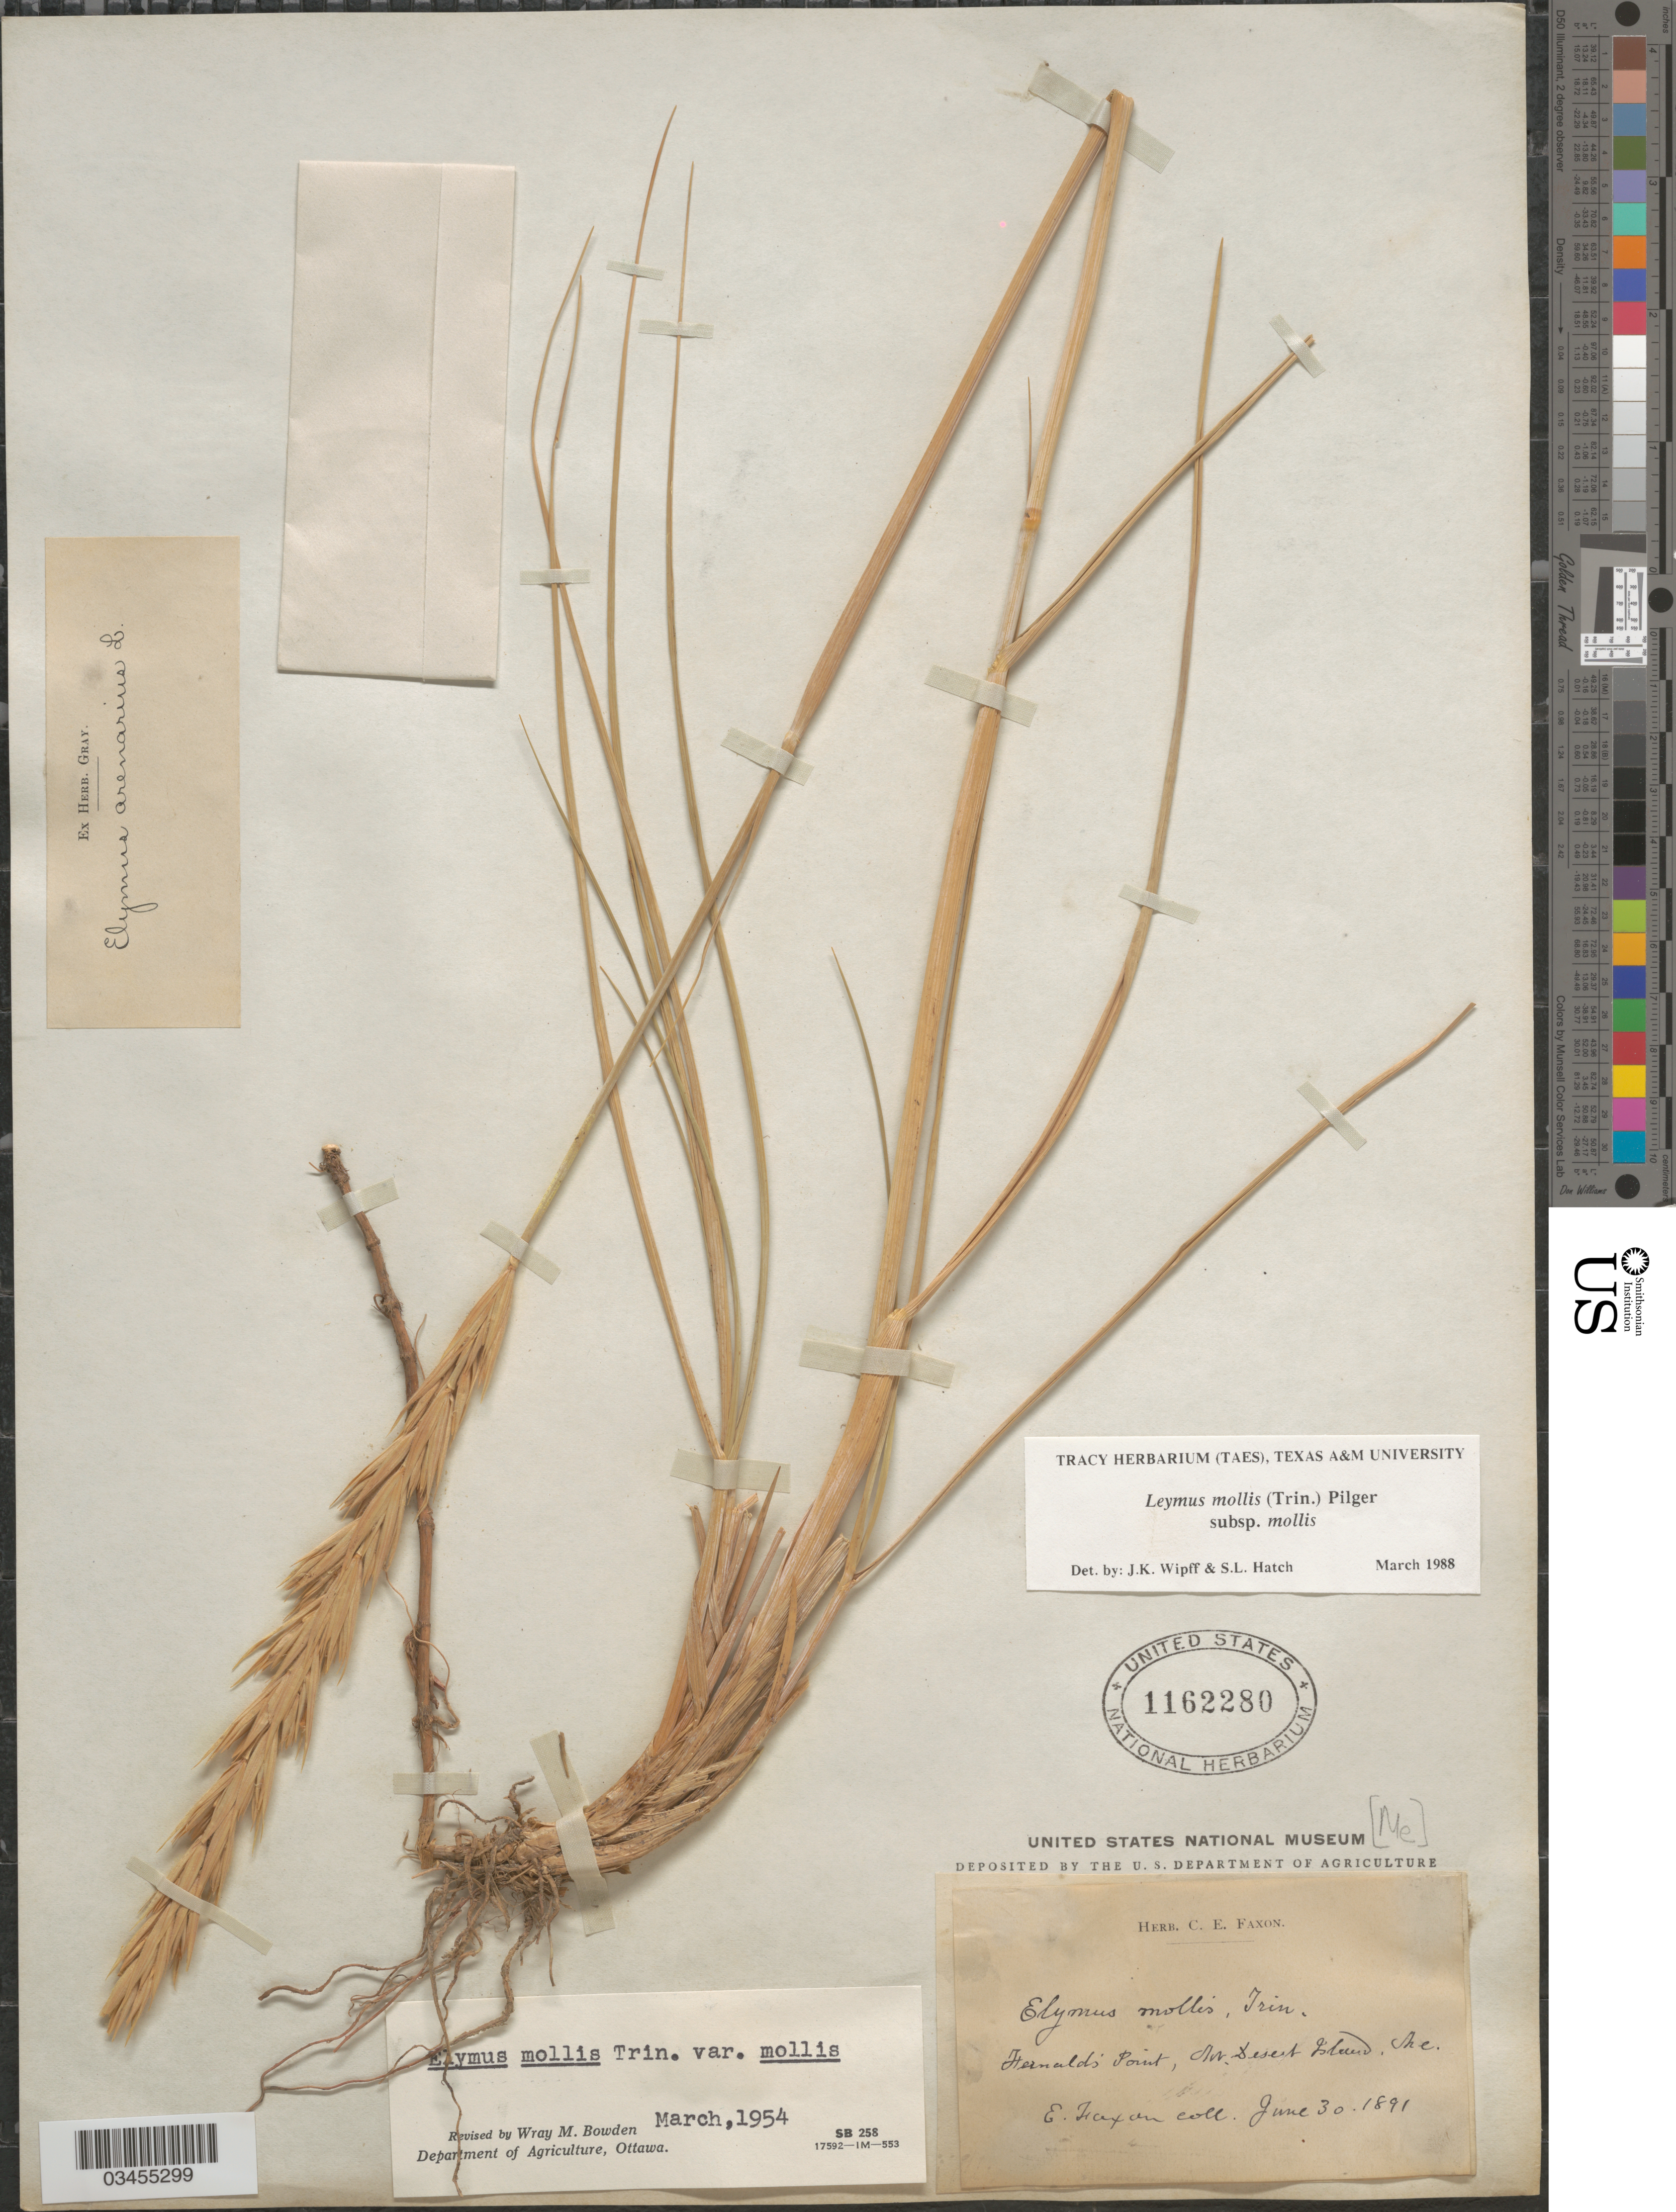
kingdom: Plantae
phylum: Tracheophyta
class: Liliopsida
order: Poales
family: Poaceae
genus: Leymus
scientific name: Leymus mollis subsp. mollis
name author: (Trin.) Pilg.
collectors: E. Faxon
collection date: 1891-06-30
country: United States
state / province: Maine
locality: Fernald's Point, Mt. Desert Island.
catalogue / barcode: US 1162280